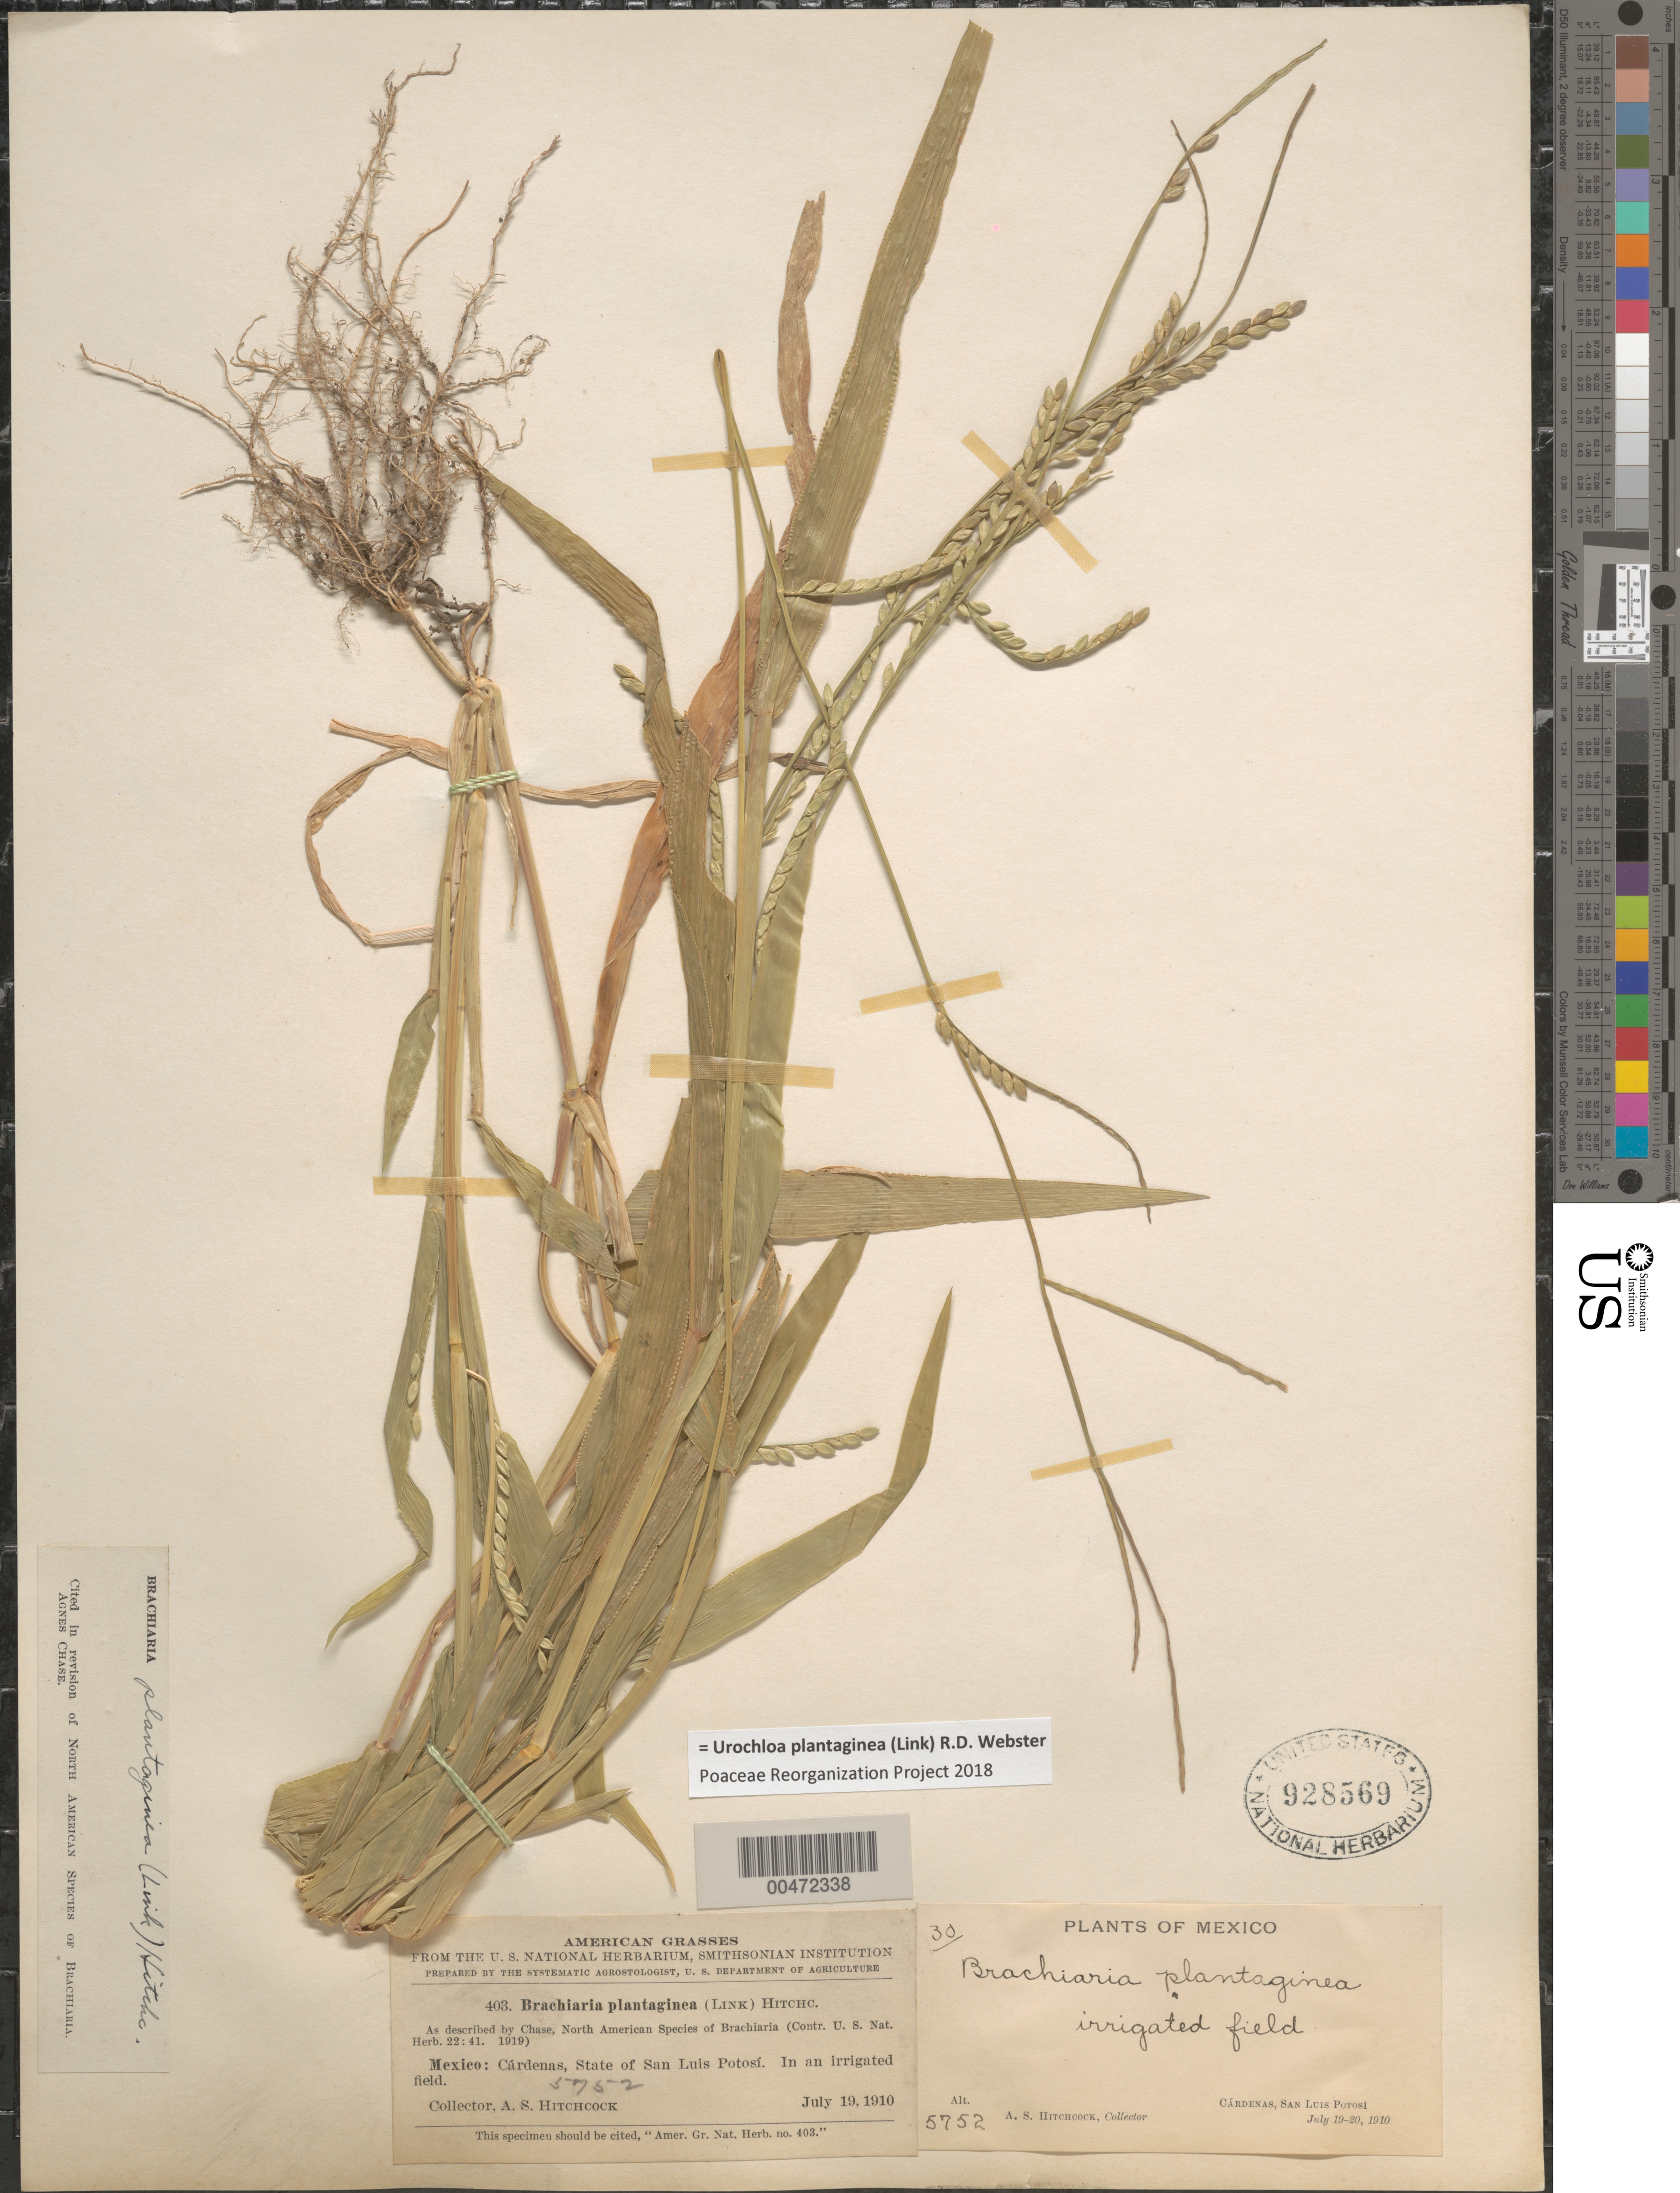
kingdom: Plantae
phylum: Tracheophyta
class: Liliopsida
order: Poales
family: Poaceae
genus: Urochloa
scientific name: Urochloa plantiginea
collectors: A. S. Hitchcock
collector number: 5752/403/30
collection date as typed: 19 Jul 1910 to 20 Jul 1910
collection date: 1910-07-19/1910-07-20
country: Mexico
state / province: San Luis Potosi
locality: C rdenas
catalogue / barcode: US 928569